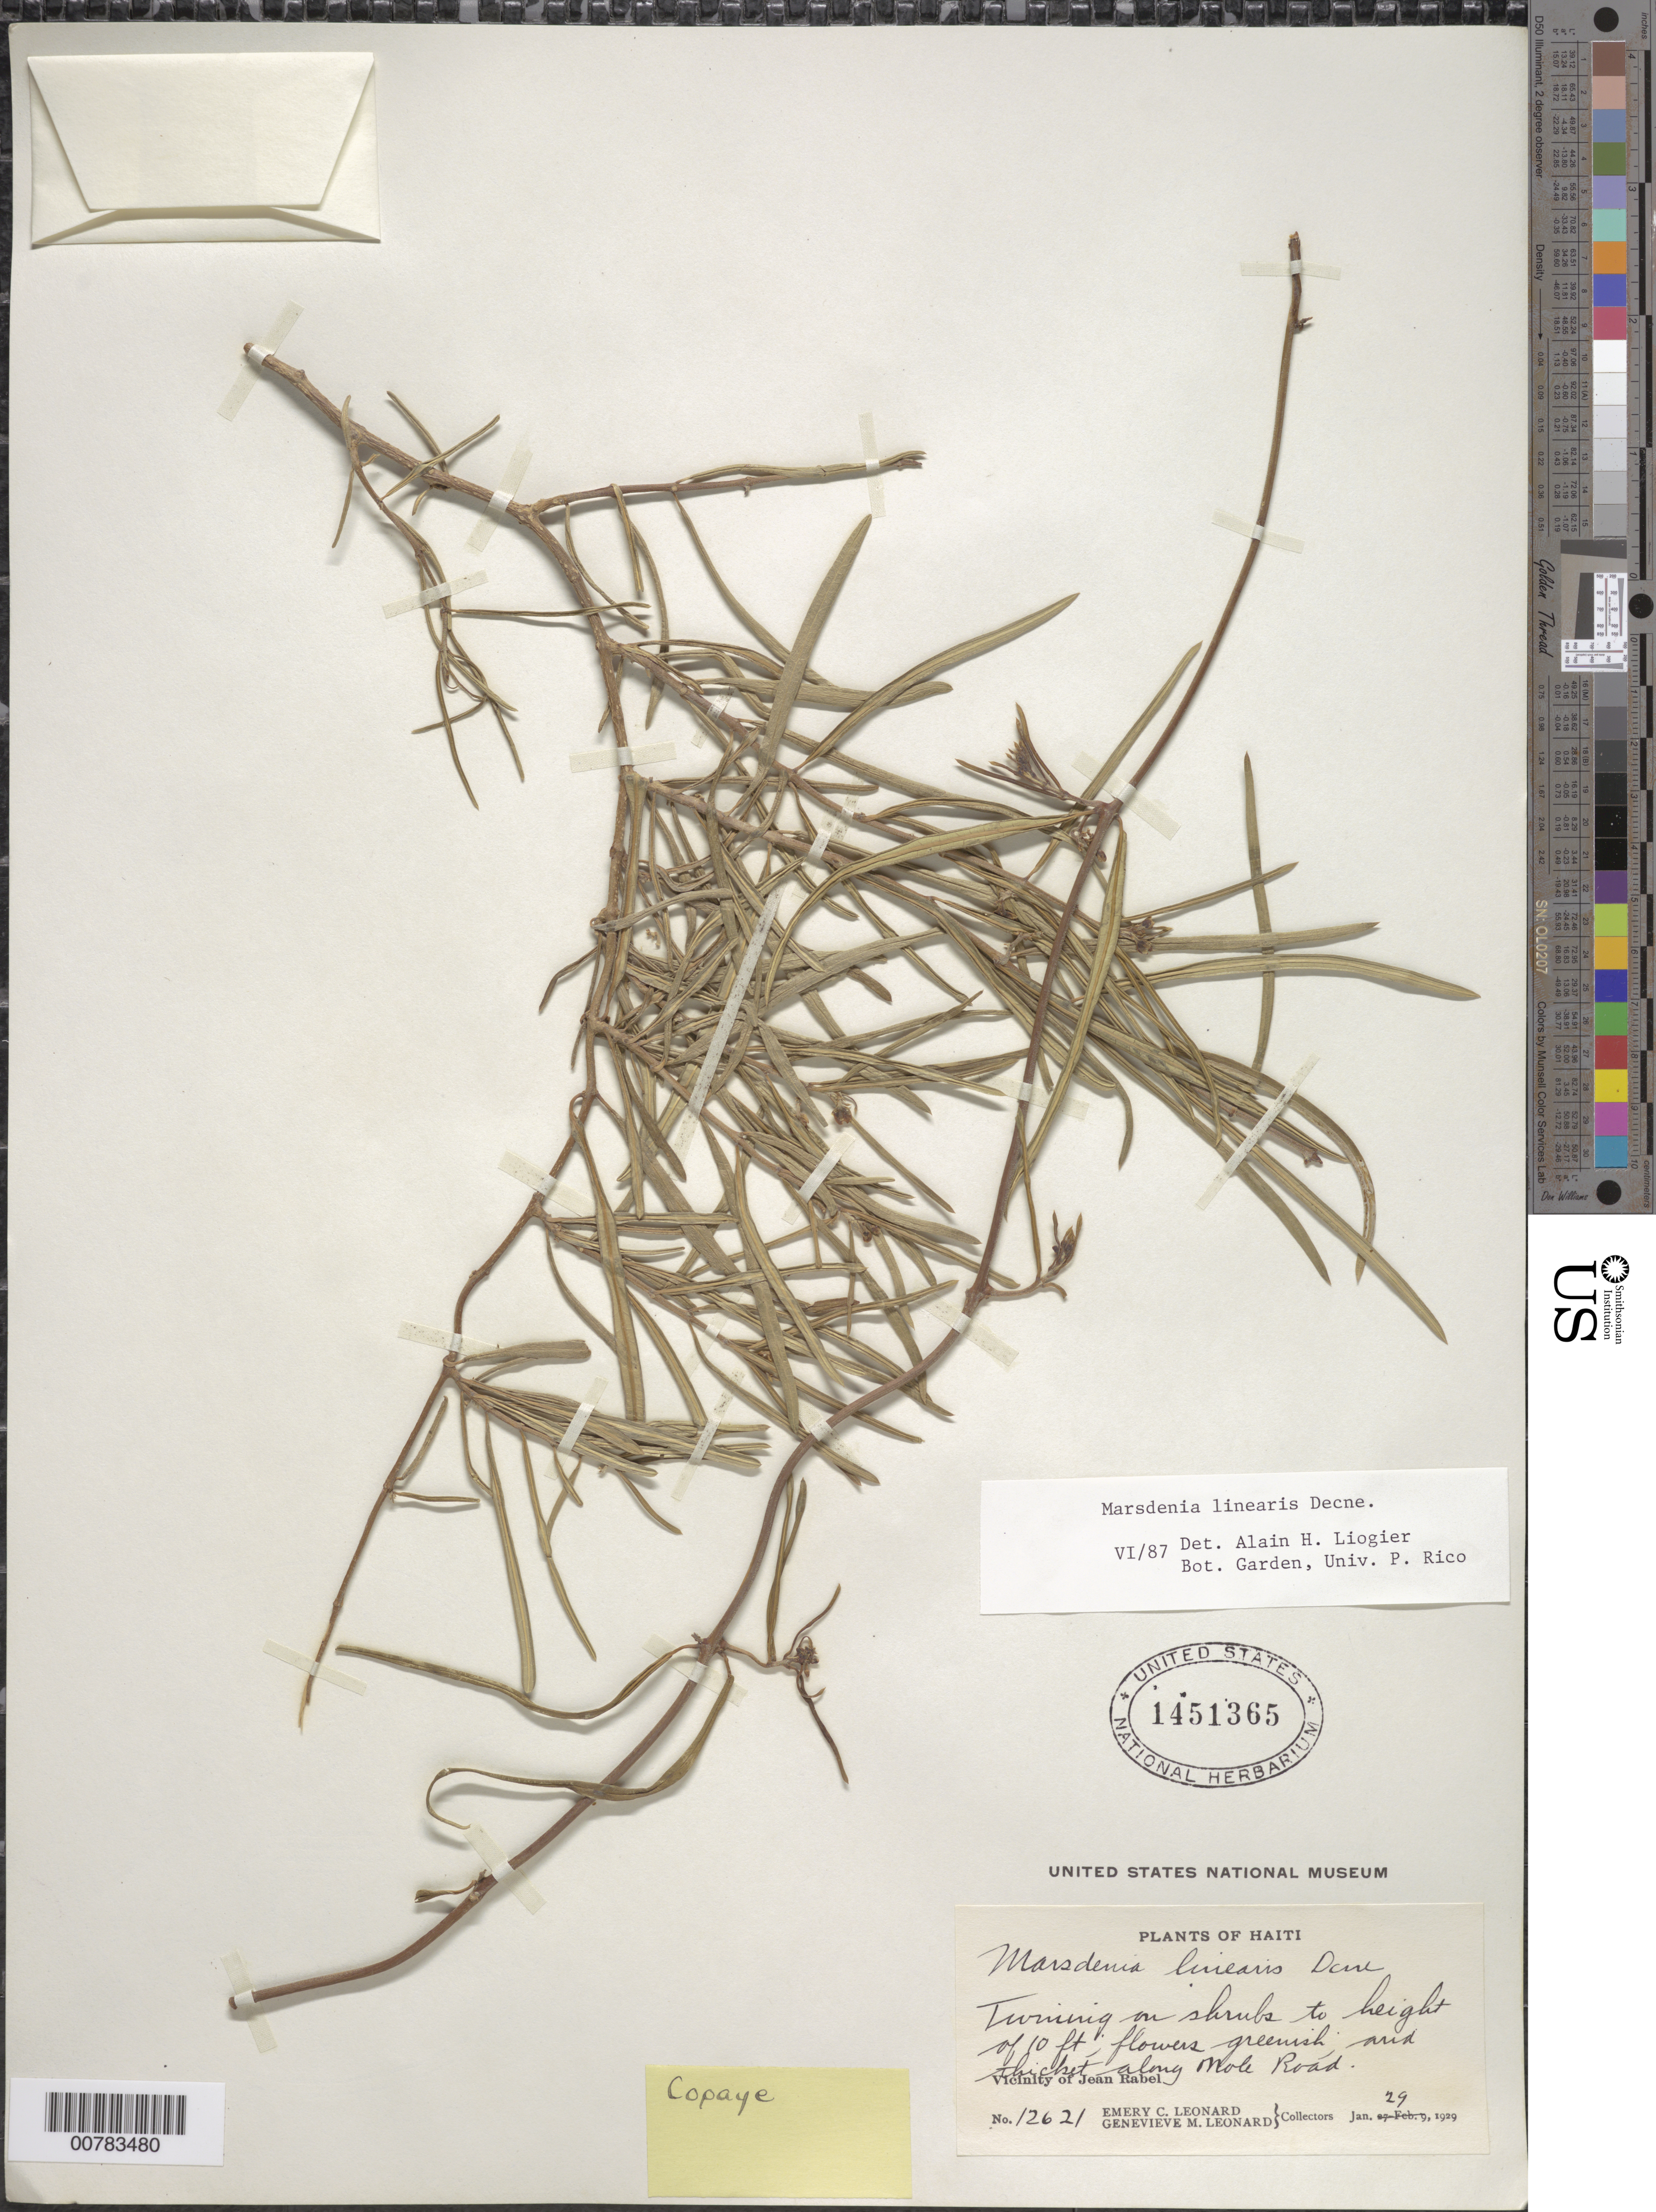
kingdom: Plantae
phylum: Tracheophyta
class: Magnoliopsida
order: Gentianales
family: Apocynaceae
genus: Marsdenia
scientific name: Marsdenia linearis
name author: Decne.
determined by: Liogier, Alain H.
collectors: E. C. Leonard & G. M. Leonard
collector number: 12621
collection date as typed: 29 Jan 1929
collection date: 1929-01-29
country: Haiti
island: Hispaniola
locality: Vicinity of Jean Rabel, along Mole road.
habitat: Arid thicket.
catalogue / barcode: US 1451365